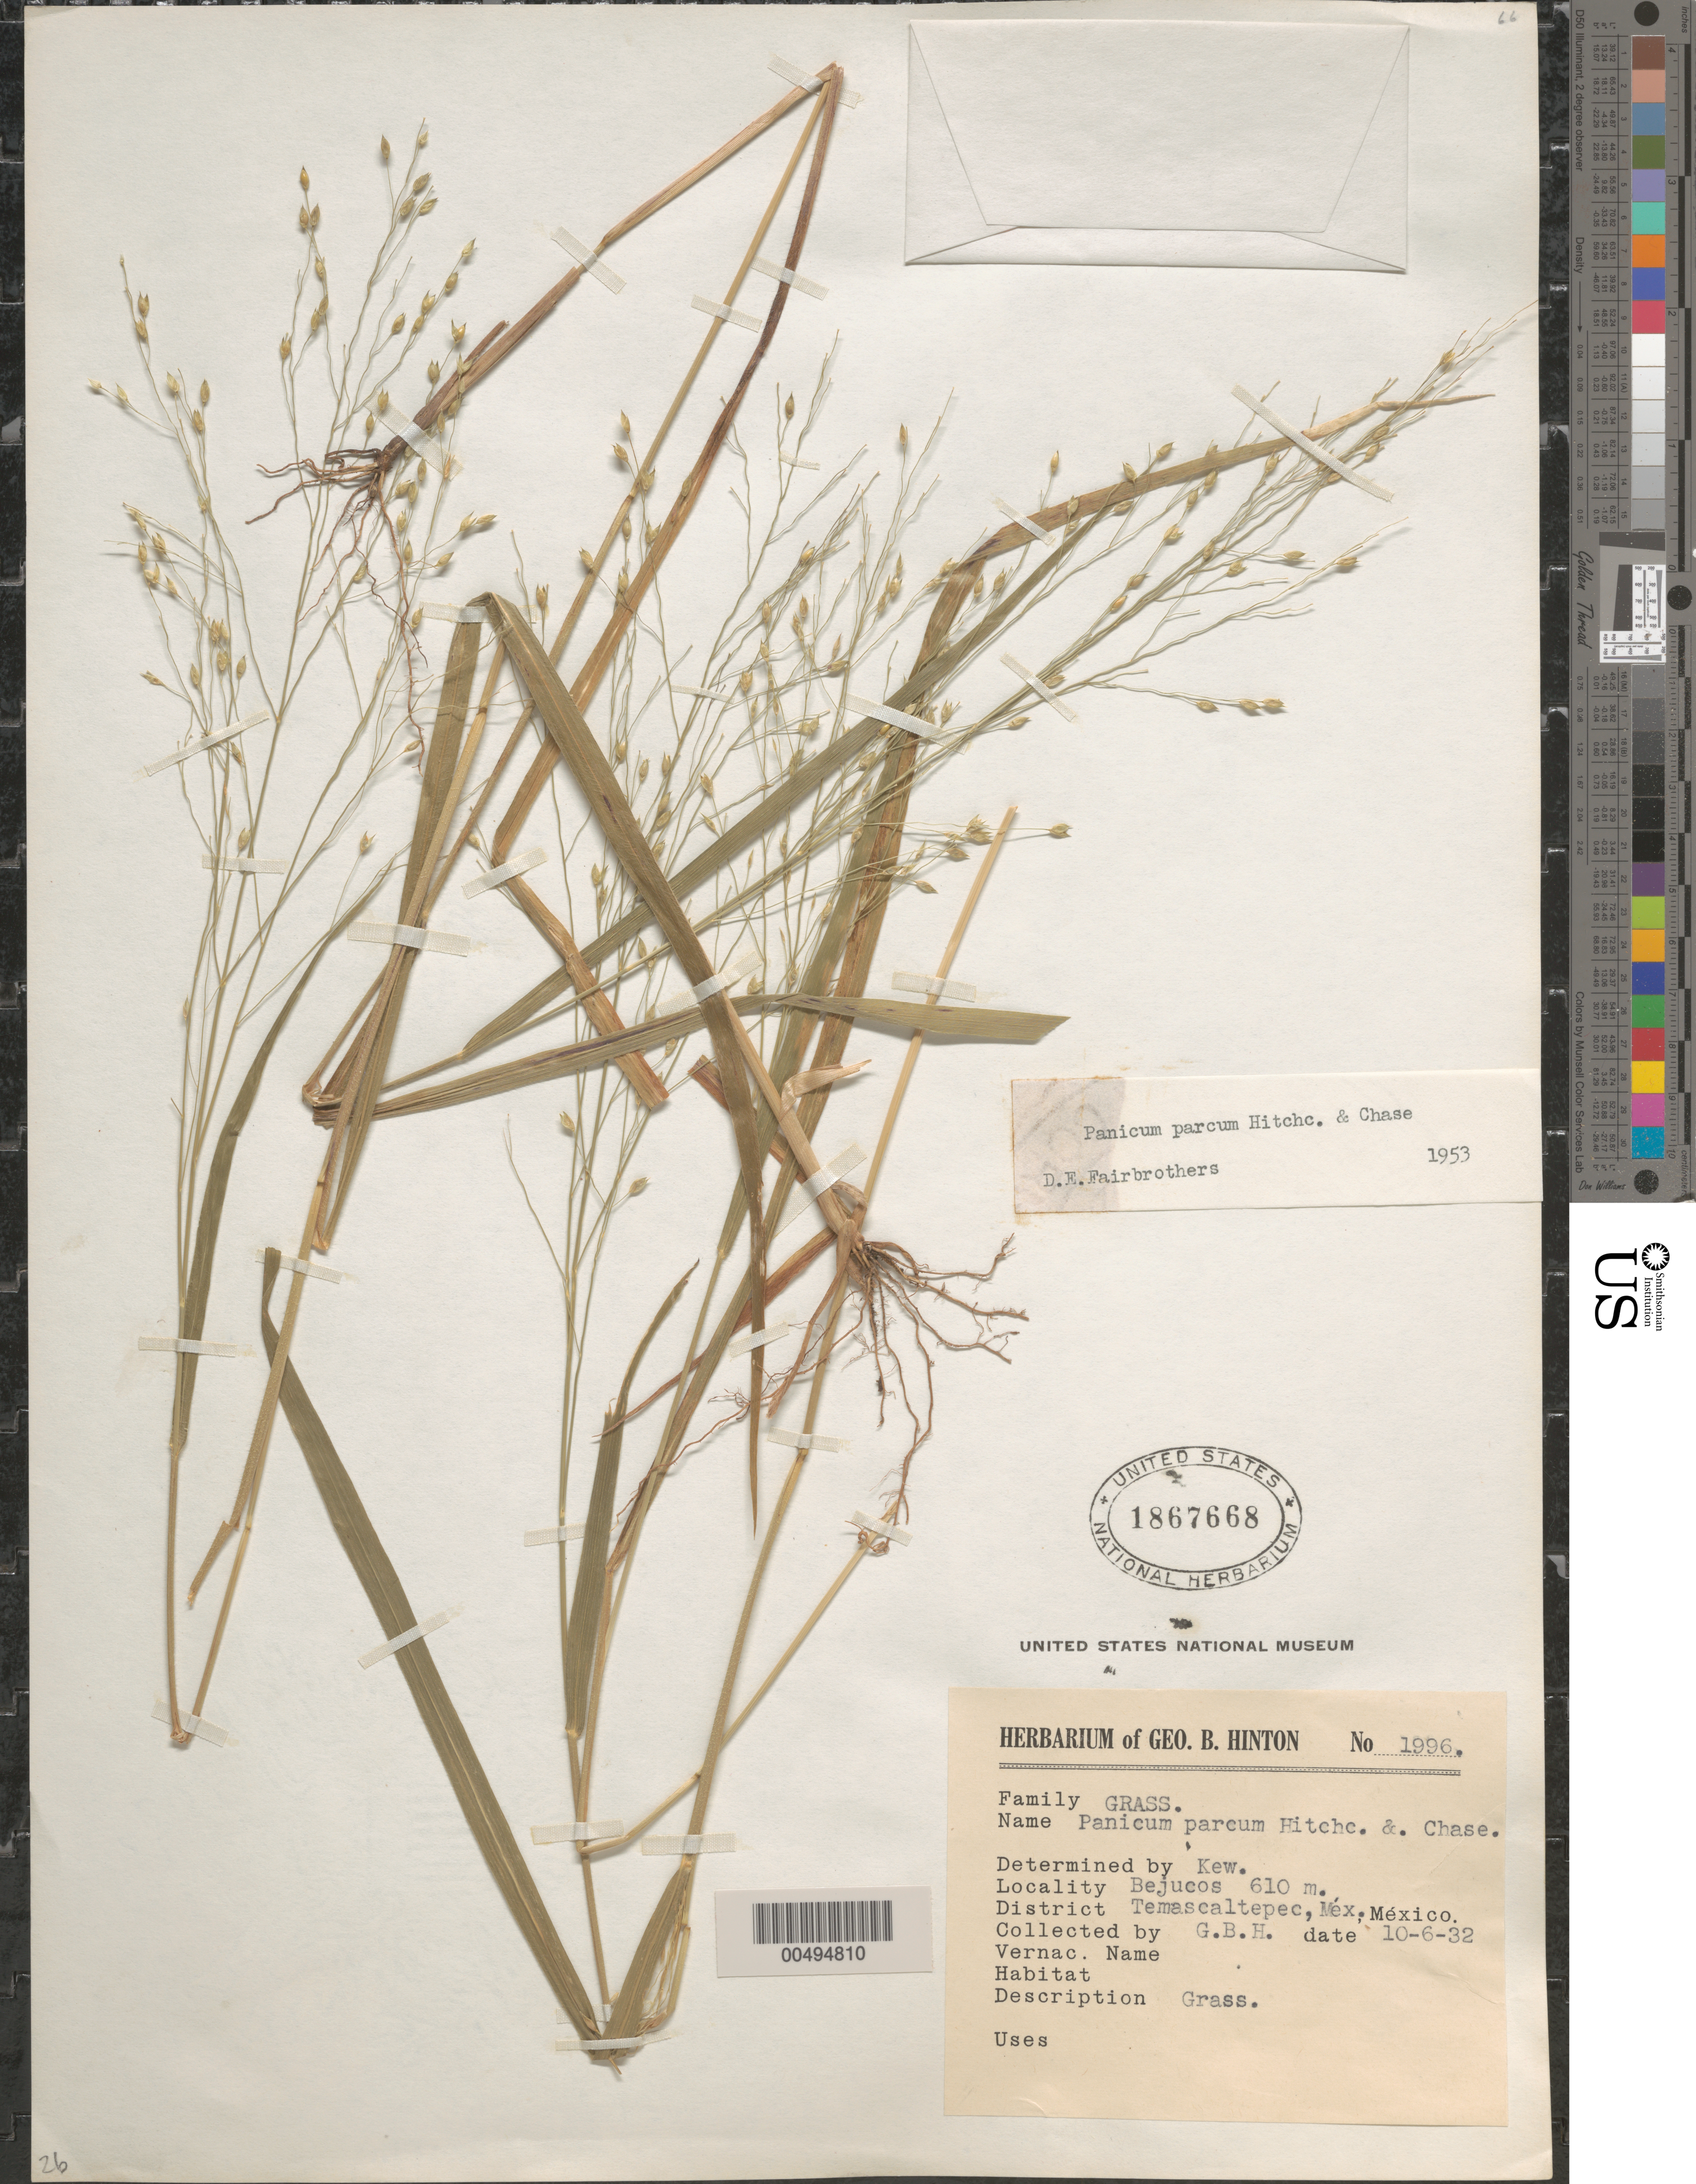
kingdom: Plantae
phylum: Tracheophyta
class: Liliopsida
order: Poales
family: Poaceae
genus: Panicum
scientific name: Panicum capillare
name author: L.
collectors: G. B. Hinton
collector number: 1996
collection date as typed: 10 Jun 1932 or 6 Oct 1932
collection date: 1932-06-10 or 1932-10-06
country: Mexico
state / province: México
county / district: Temascaltepec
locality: Bejucos, Dist: Temascaltepec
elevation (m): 610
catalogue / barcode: US 1867668